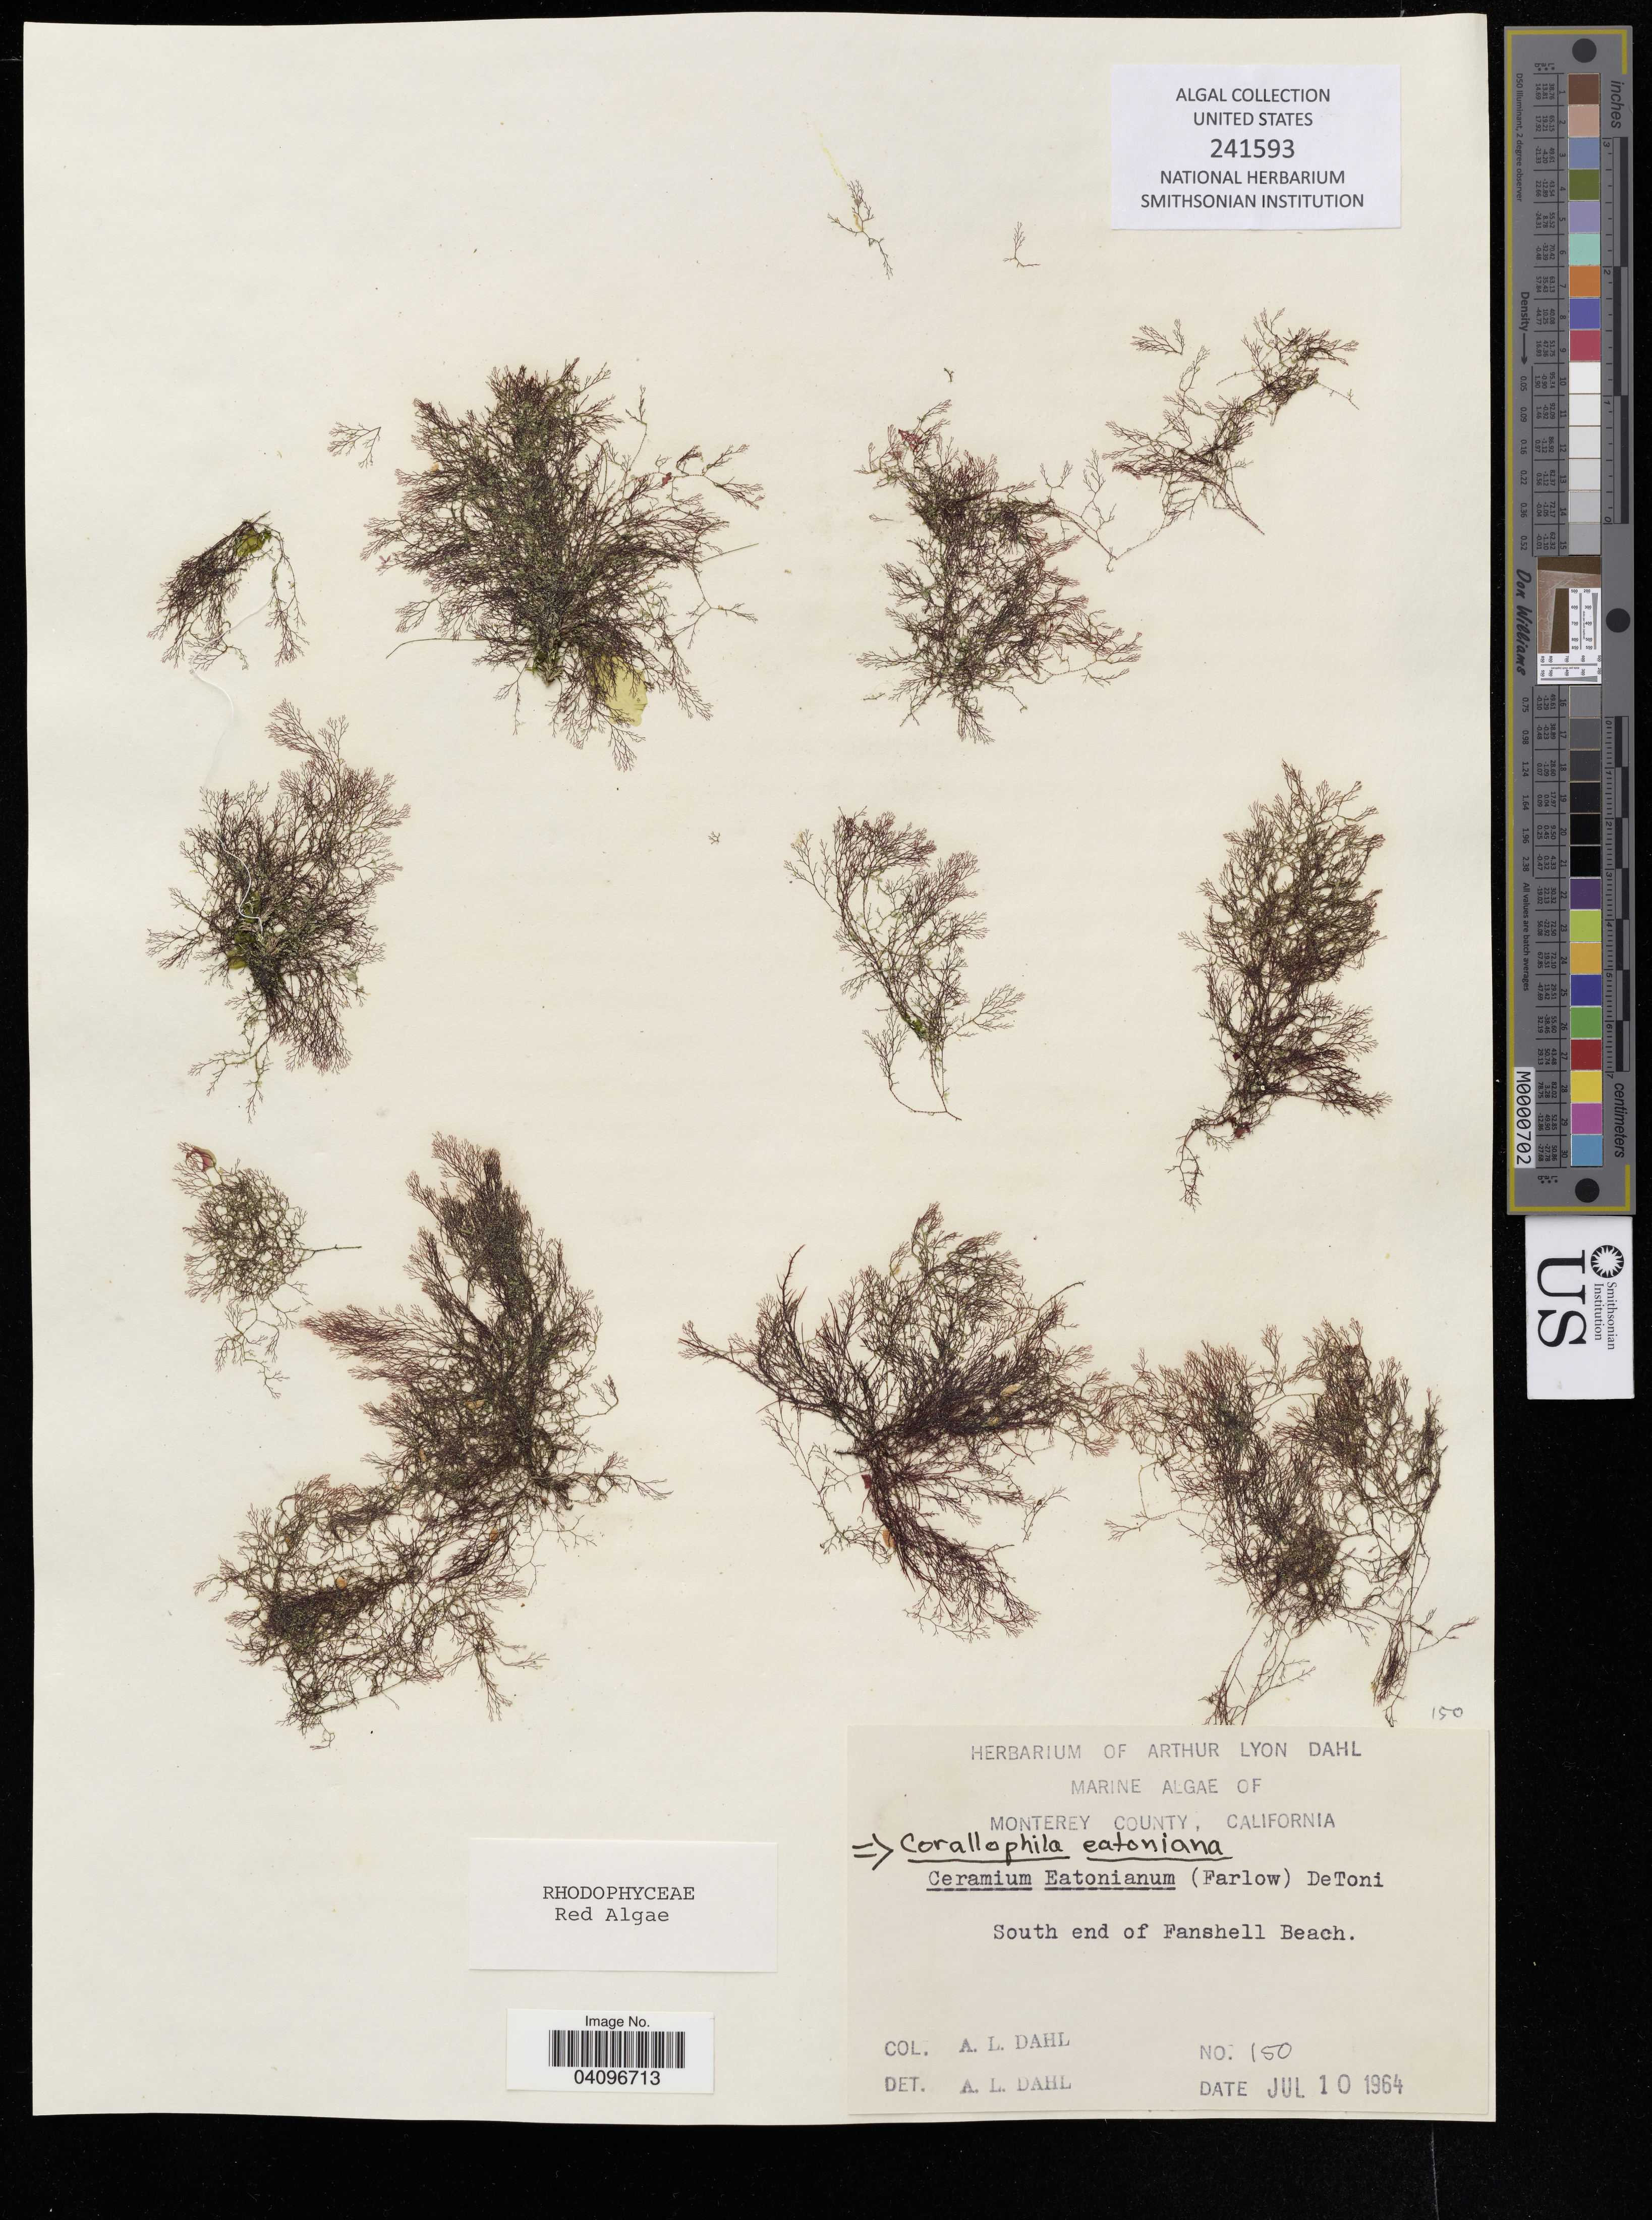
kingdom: Plantae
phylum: Rhodophyta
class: Florideophyceae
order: Ceramiales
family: Ceramiaceae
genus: Corallophila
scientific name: Corallophila eatoniana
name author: (Farl.) T.O. Cho et al.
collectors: A. Dahl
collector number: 150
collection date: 1964-07-10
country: United States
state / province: California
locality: Monterey County. South end of Fanshell Beach.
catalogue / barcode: US 241593